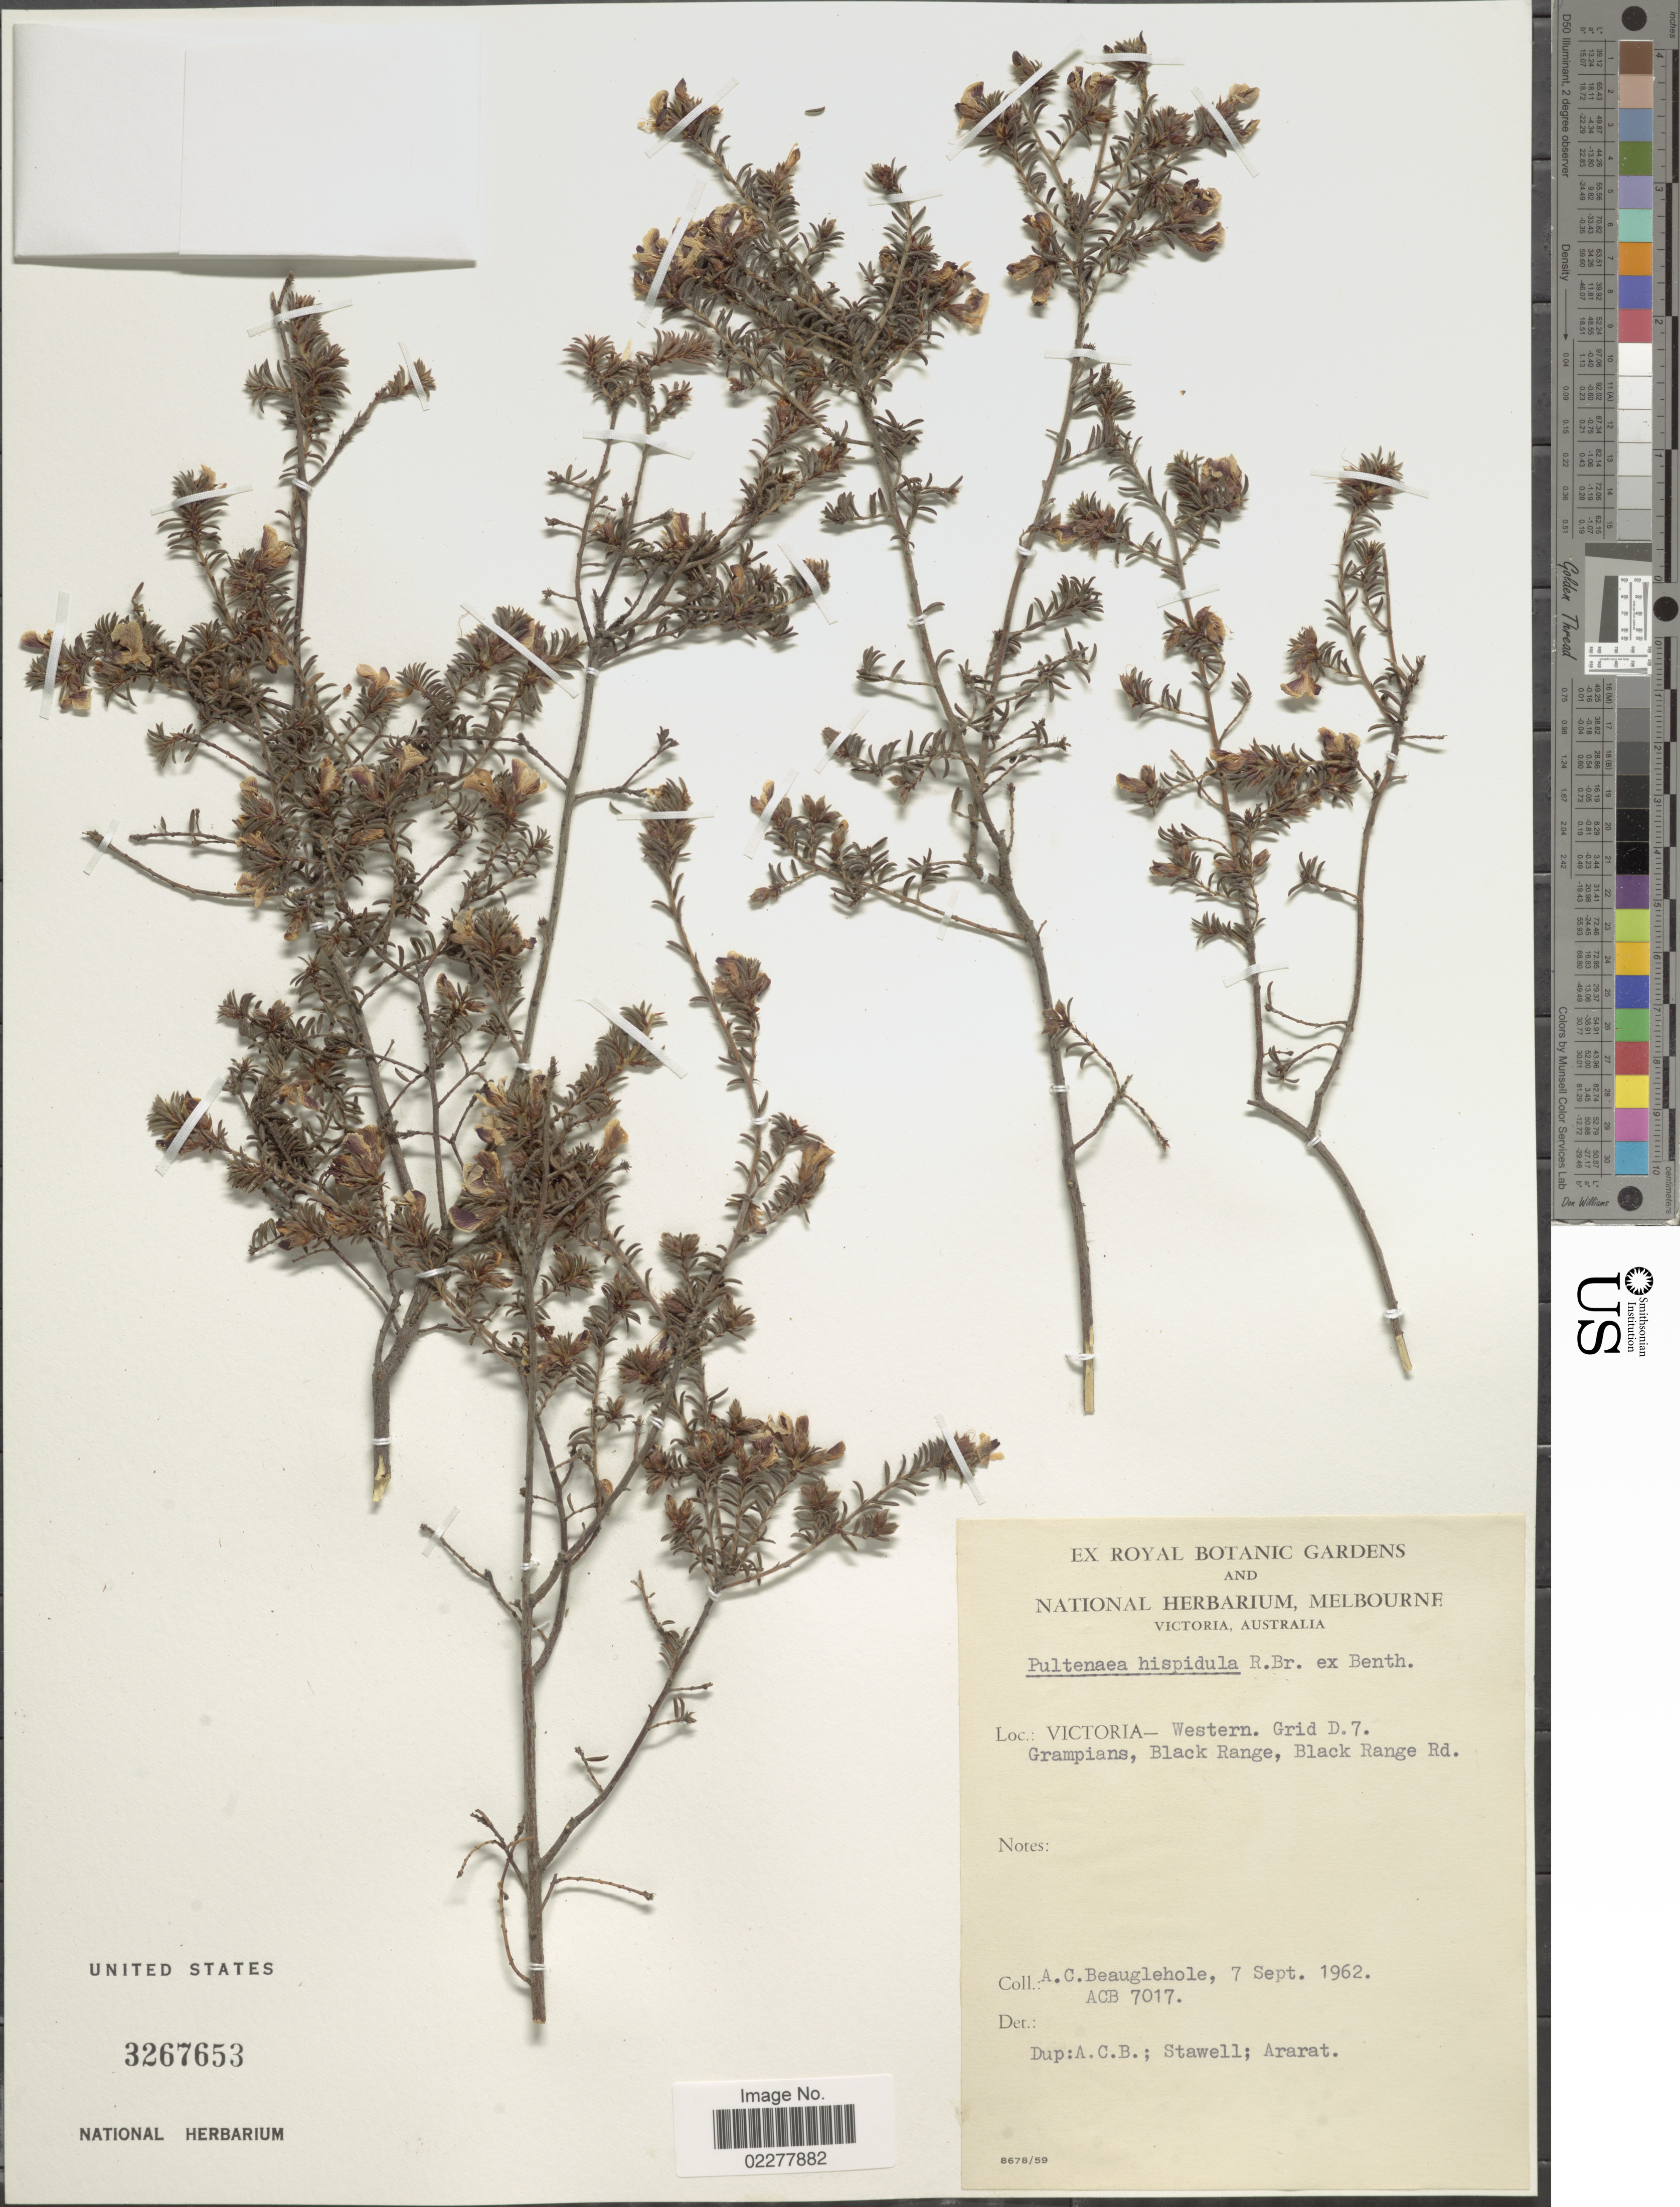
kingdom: Plantae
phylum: Tracheophyta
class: Magnoliopsida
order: Fabales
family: Fabaceae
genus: Pultenaea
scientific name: Pultenaea hispidula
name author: R. Br. ex Benth.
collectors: A. Beauglehole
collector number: ACB7017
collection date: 1962-09-07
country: Australia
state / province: Victoria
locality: Victoria - Western. Grid D. 7. Grampians, Black Range, Black Range Rd.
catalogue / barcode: US 3267653